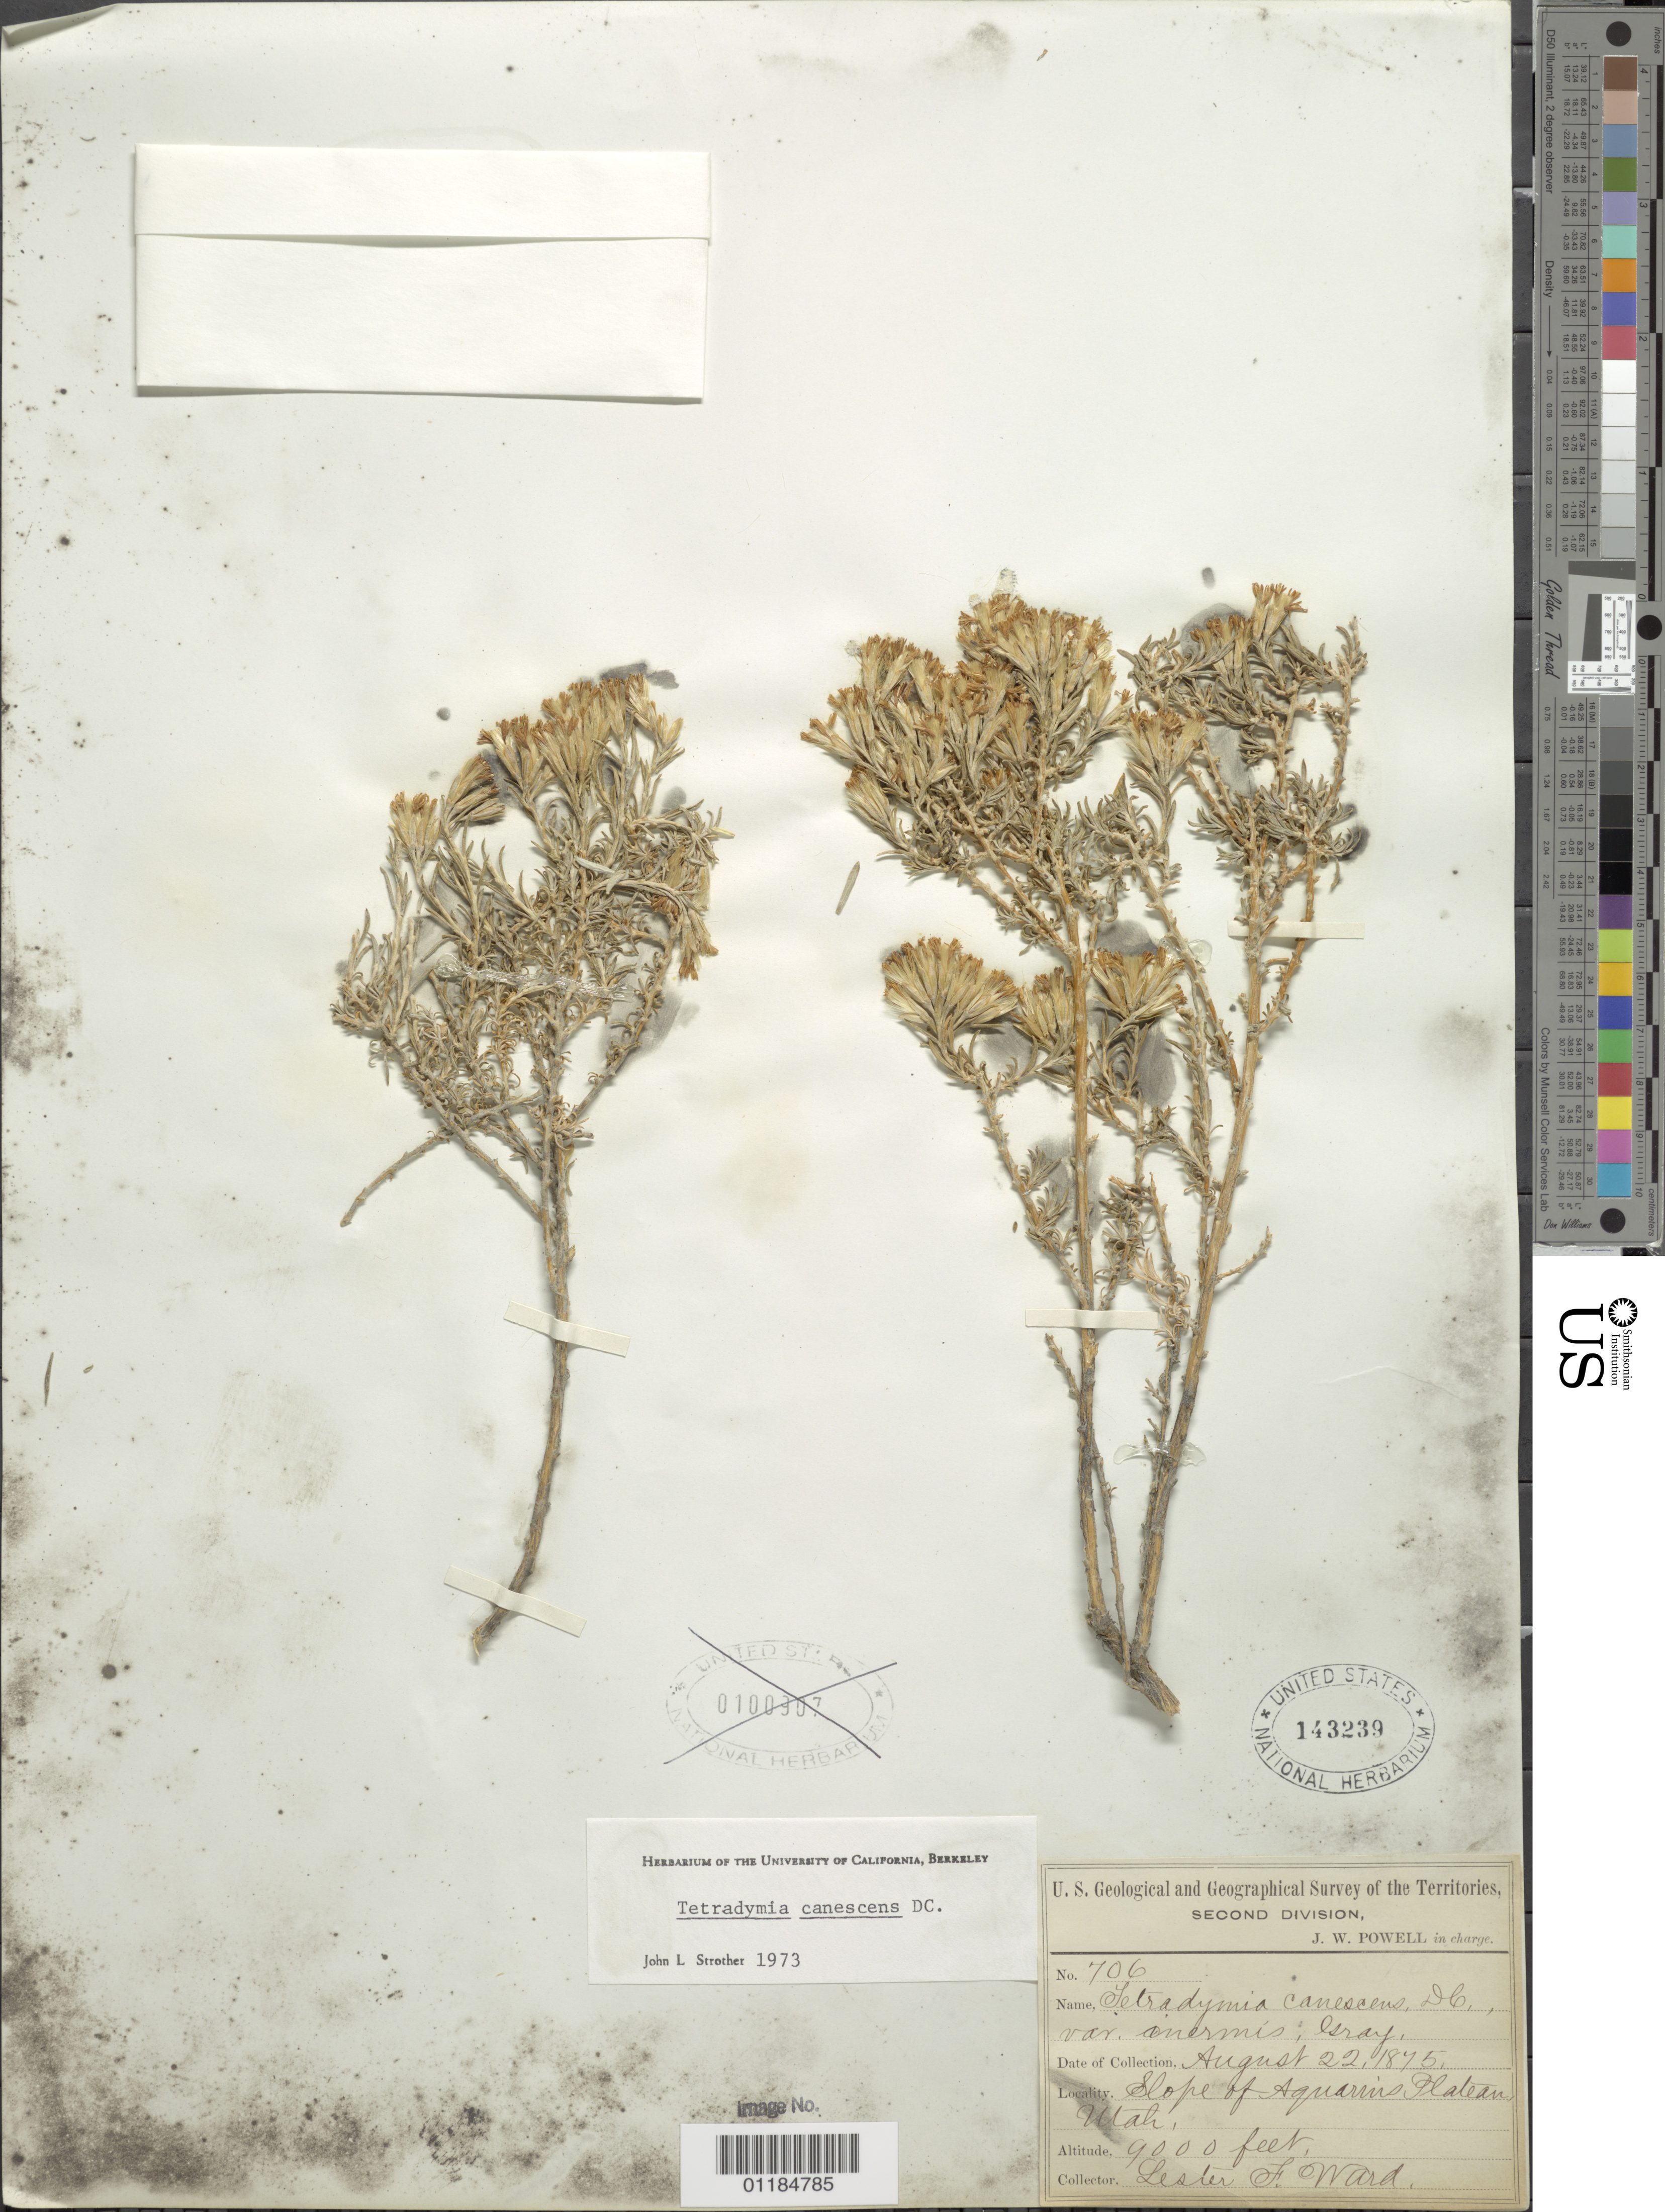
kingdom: Plantae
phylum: Tracheophyta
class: Magnoliopsida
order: Asterales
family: Asteraceae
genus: Tetradymia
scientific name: Tetradymia canescens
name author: DC.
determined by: Strother, J. L., (UC), University of California Berkeley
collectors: L. F. Ward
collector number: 706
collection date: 1875-08-20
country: United States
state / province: Utah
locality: Slope of Aquarius Plateau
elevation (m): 2743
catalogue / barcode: US 143239